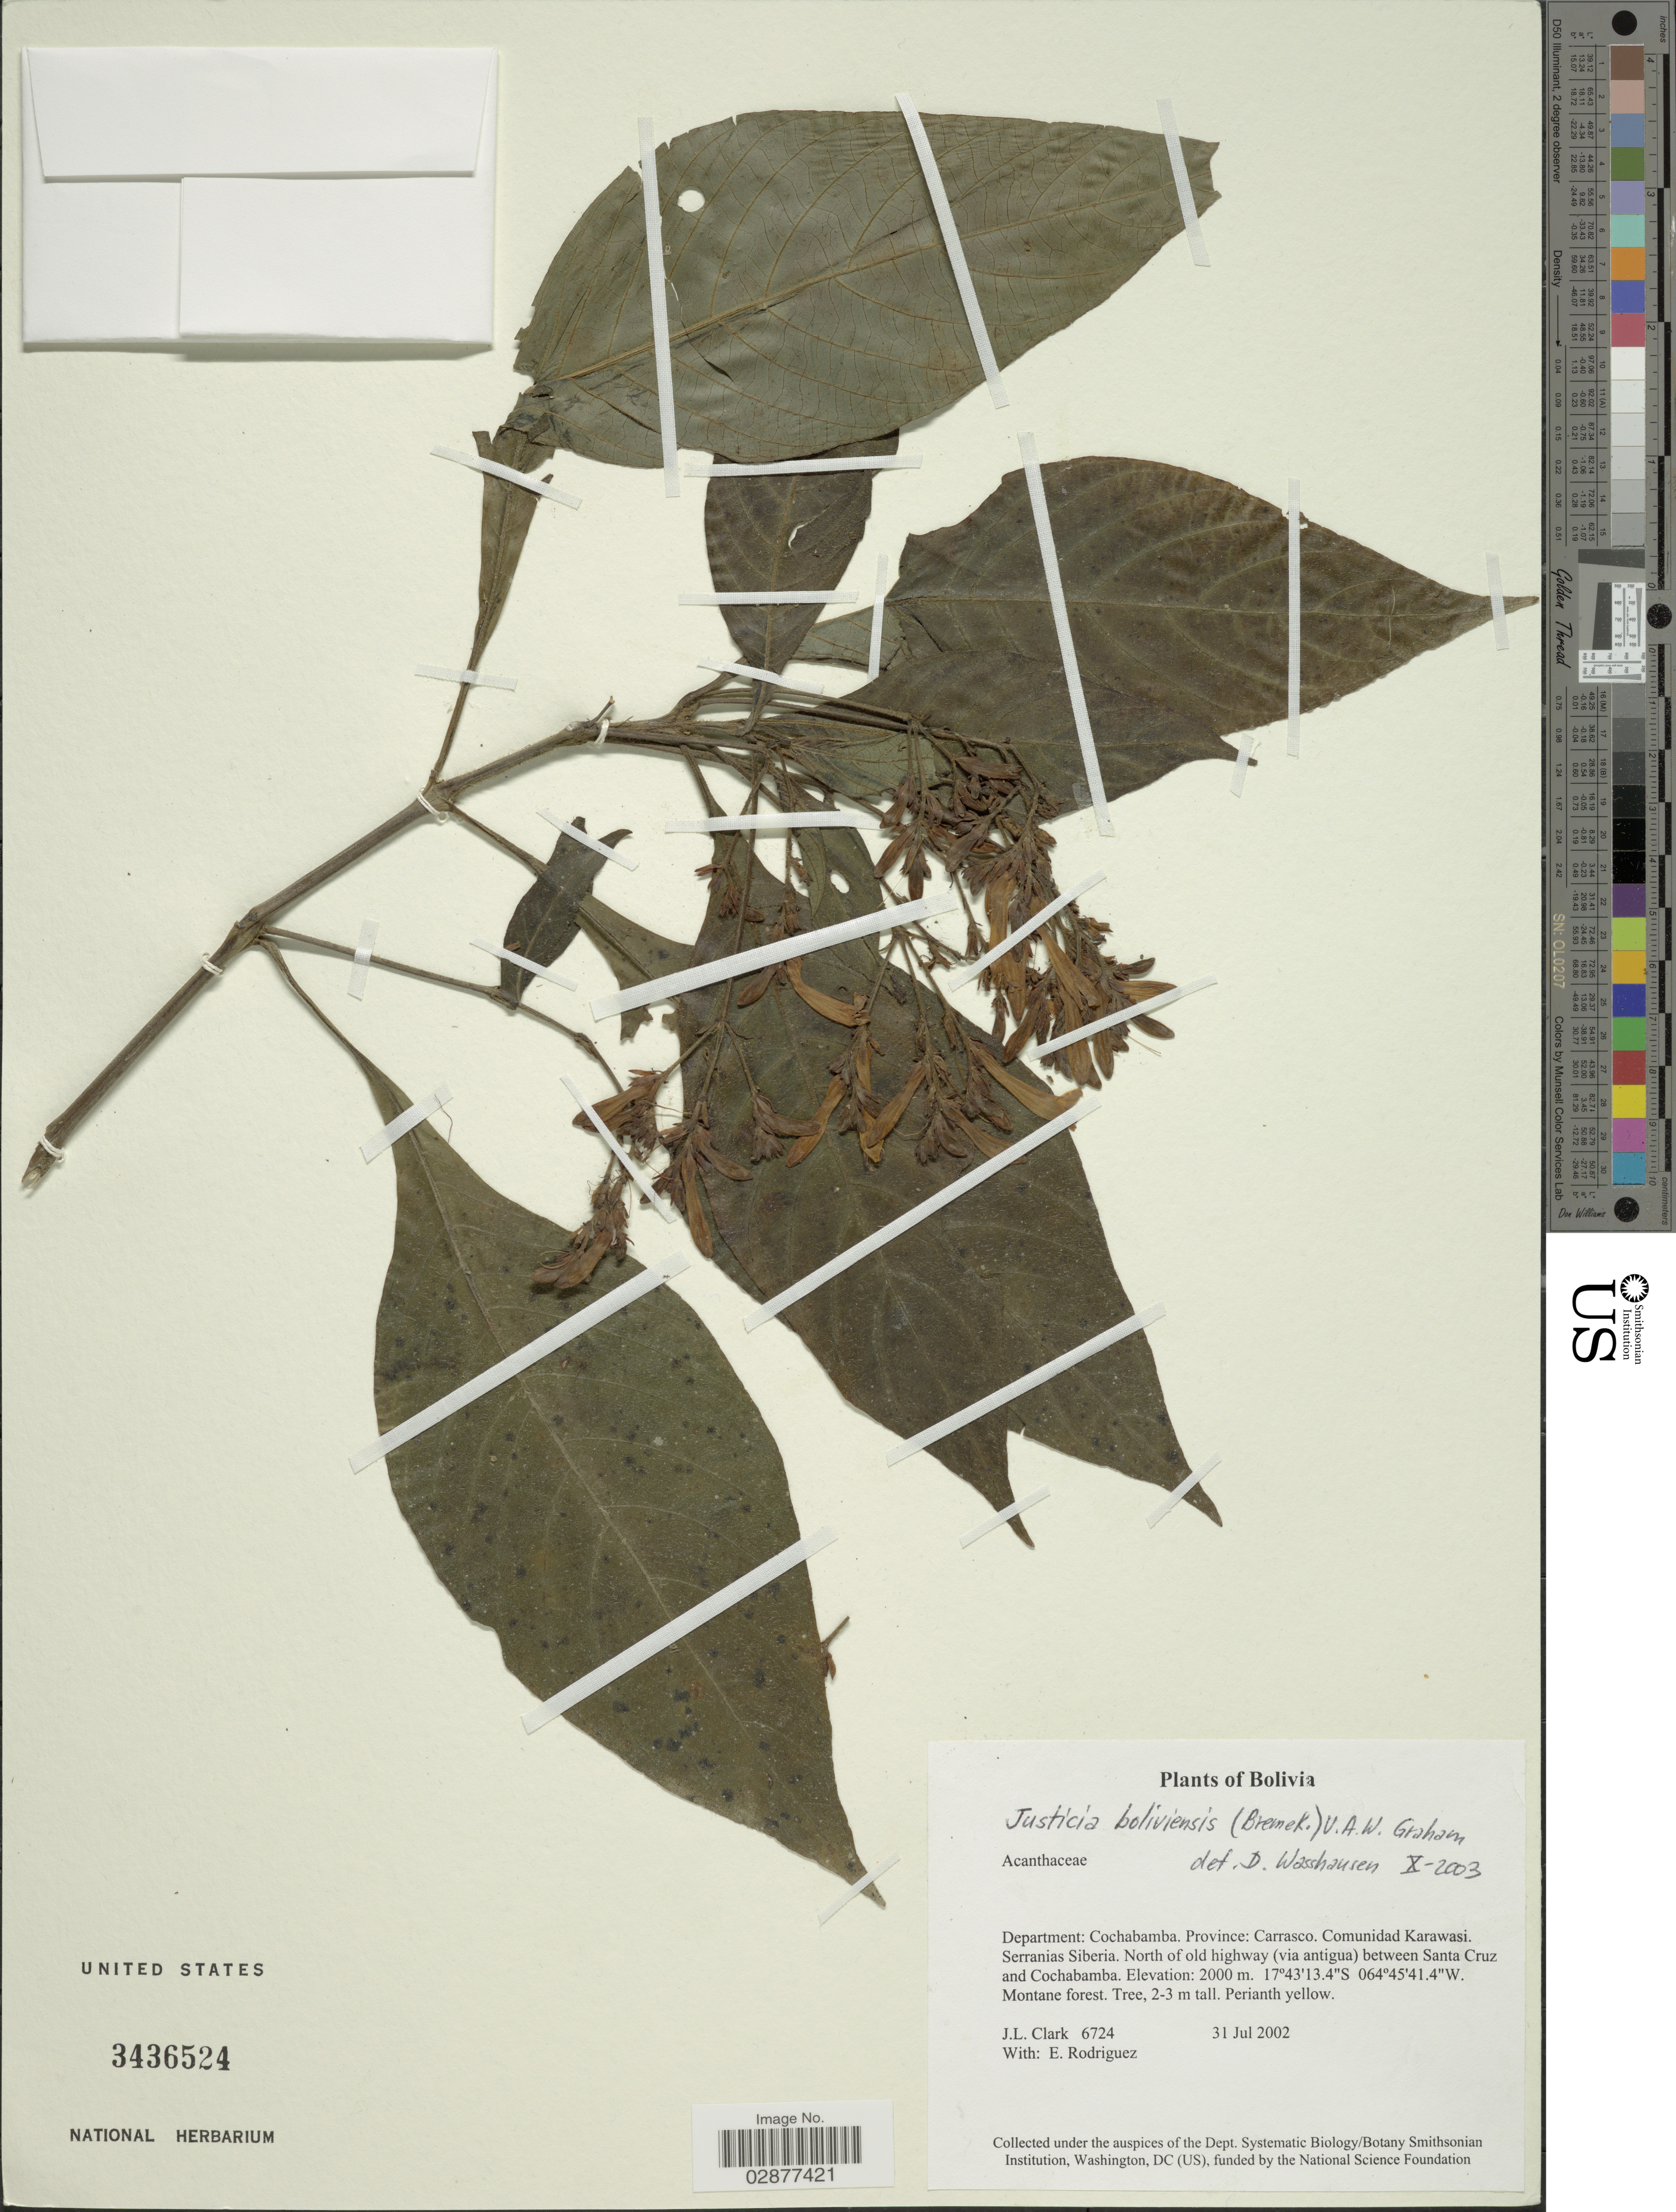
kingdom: Plantae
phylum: Tracheophyta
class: Magnoliopsida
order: Lamiales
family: Acanthaceae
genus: Justicia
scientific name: Justicia boliviana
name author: Rusby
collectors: J. L. Clark & E. Rodriguez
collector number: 6724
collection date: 2002-07-31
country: Bolivia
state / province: Cochabamba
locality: Department: Cochabamba. Province: Carrasco. Comunidad Karawasi. Serranias Siberia. North of olf highway (via antigua) between Santa Cruz and Cochabamba.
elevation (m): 2000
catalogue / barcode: US 3436524